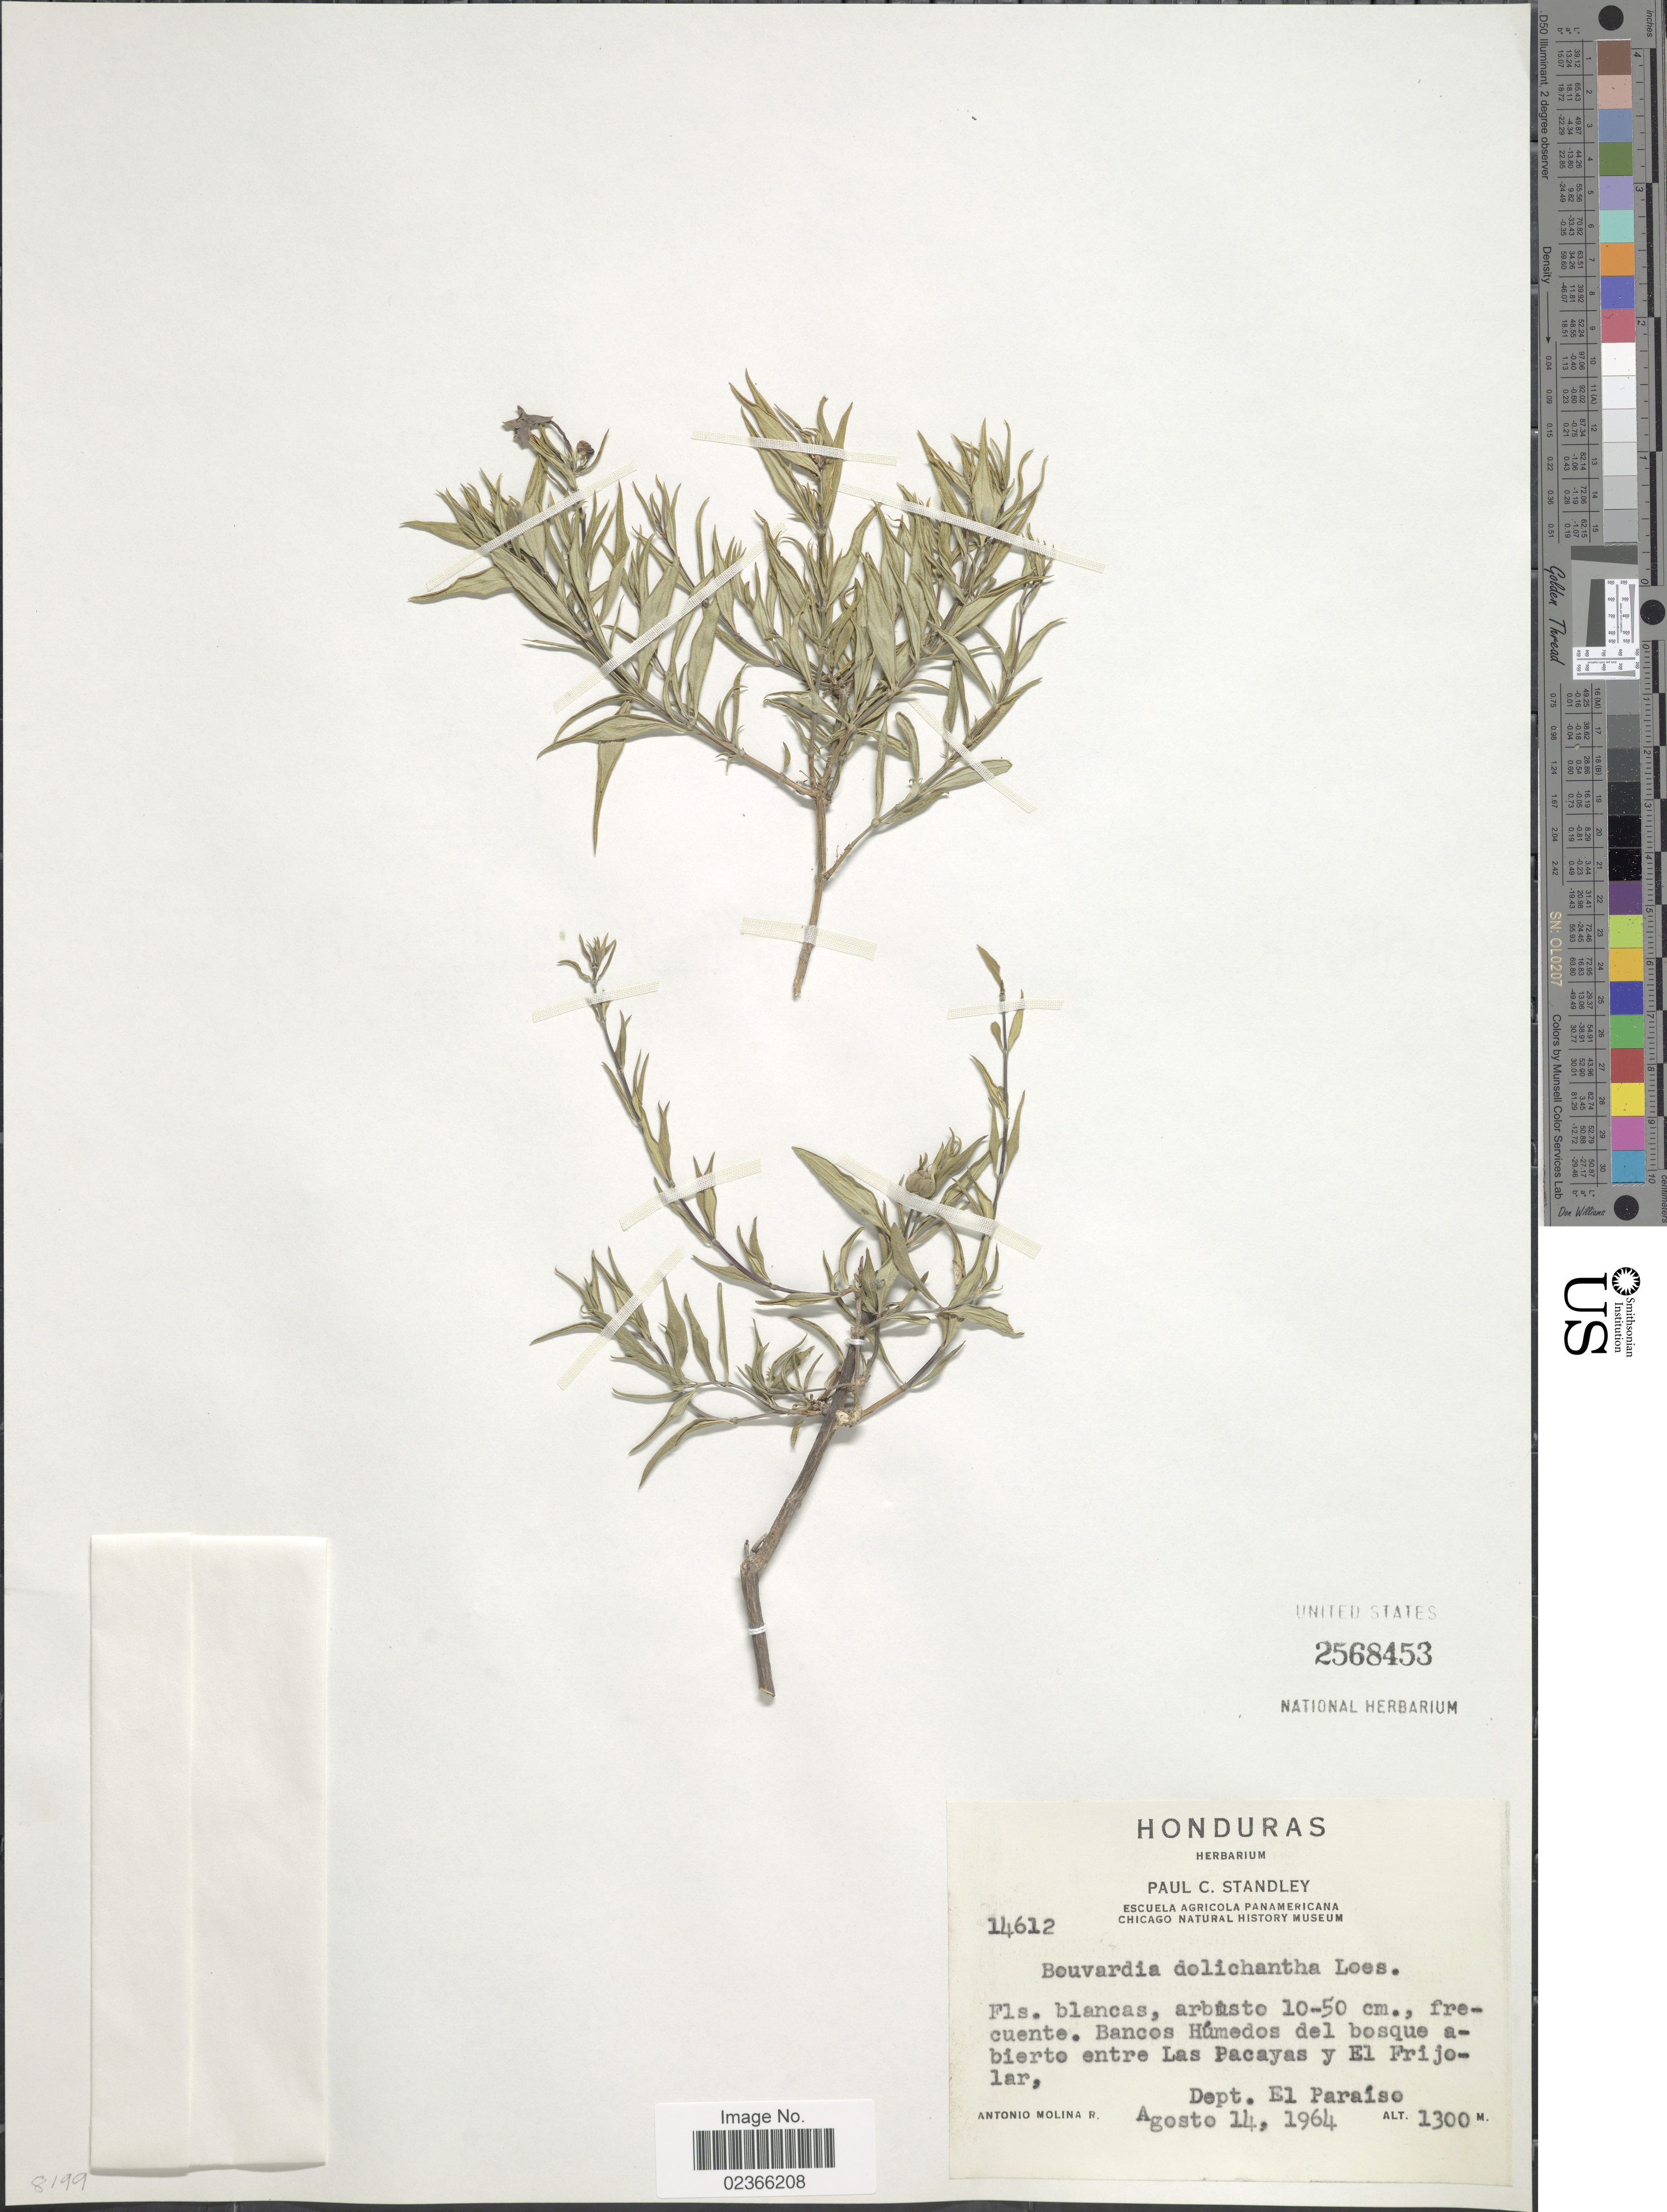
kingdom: Plantae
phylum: Tracheophyta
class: Magnoliopsida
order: Gentianales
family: Rubiaceae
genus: Bouvardia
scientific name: Bouvardia dolichantha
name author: Loes.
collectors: A. Molina R.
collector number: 14612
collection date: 1964-08-14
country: Honduras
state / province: El Paraíso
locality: Bancos Humedos del bosque abierto entre Las Pacayas y El Frijolar.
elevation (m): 1300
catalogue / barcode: US 2568453